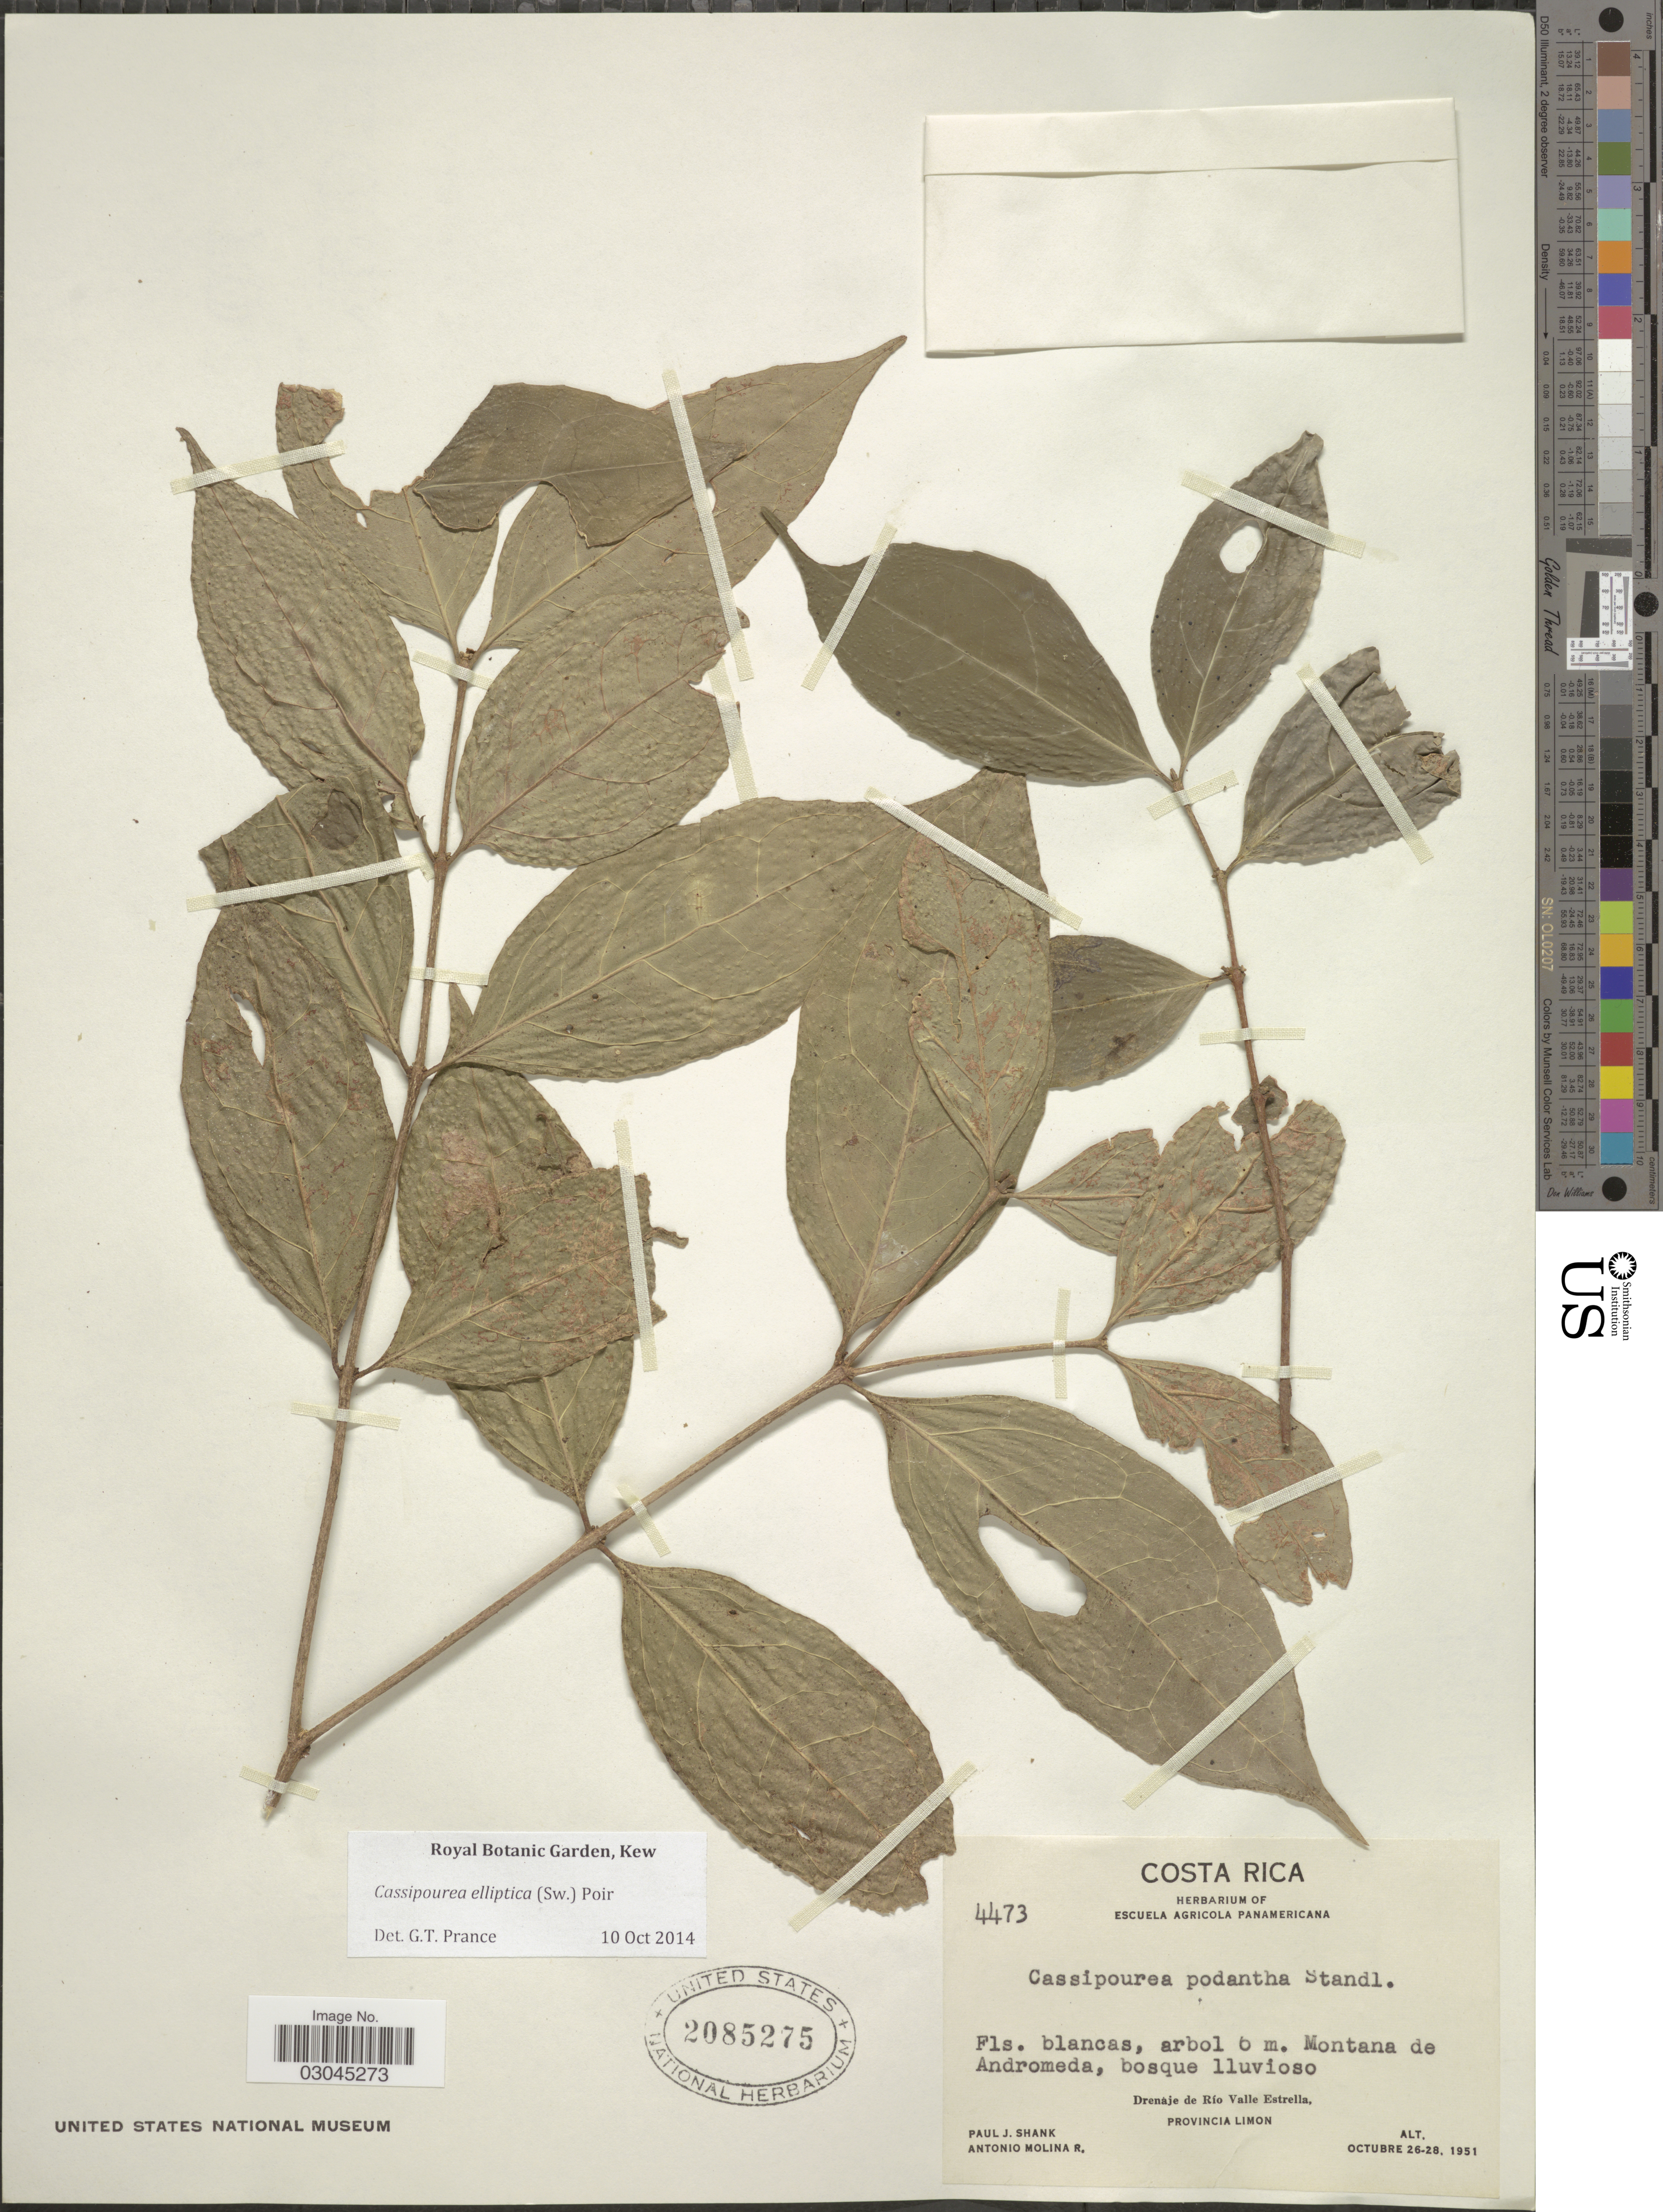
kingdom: Plantae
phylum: Tracheophyta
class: Magnoliopsida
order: Malpighiales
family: Rhizophoraceae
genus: Cassipourea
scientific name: Cassipourea elliptica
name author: (Sw.) Poir.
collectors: P. J. Shank & A. Molina R.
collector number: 4473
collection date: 1951-10-26/1951-10-28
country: Costa Rica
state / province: Limón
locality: Montana de Andromeda. Drenaje de Río Valle Estrella.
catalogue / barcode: US 2085275